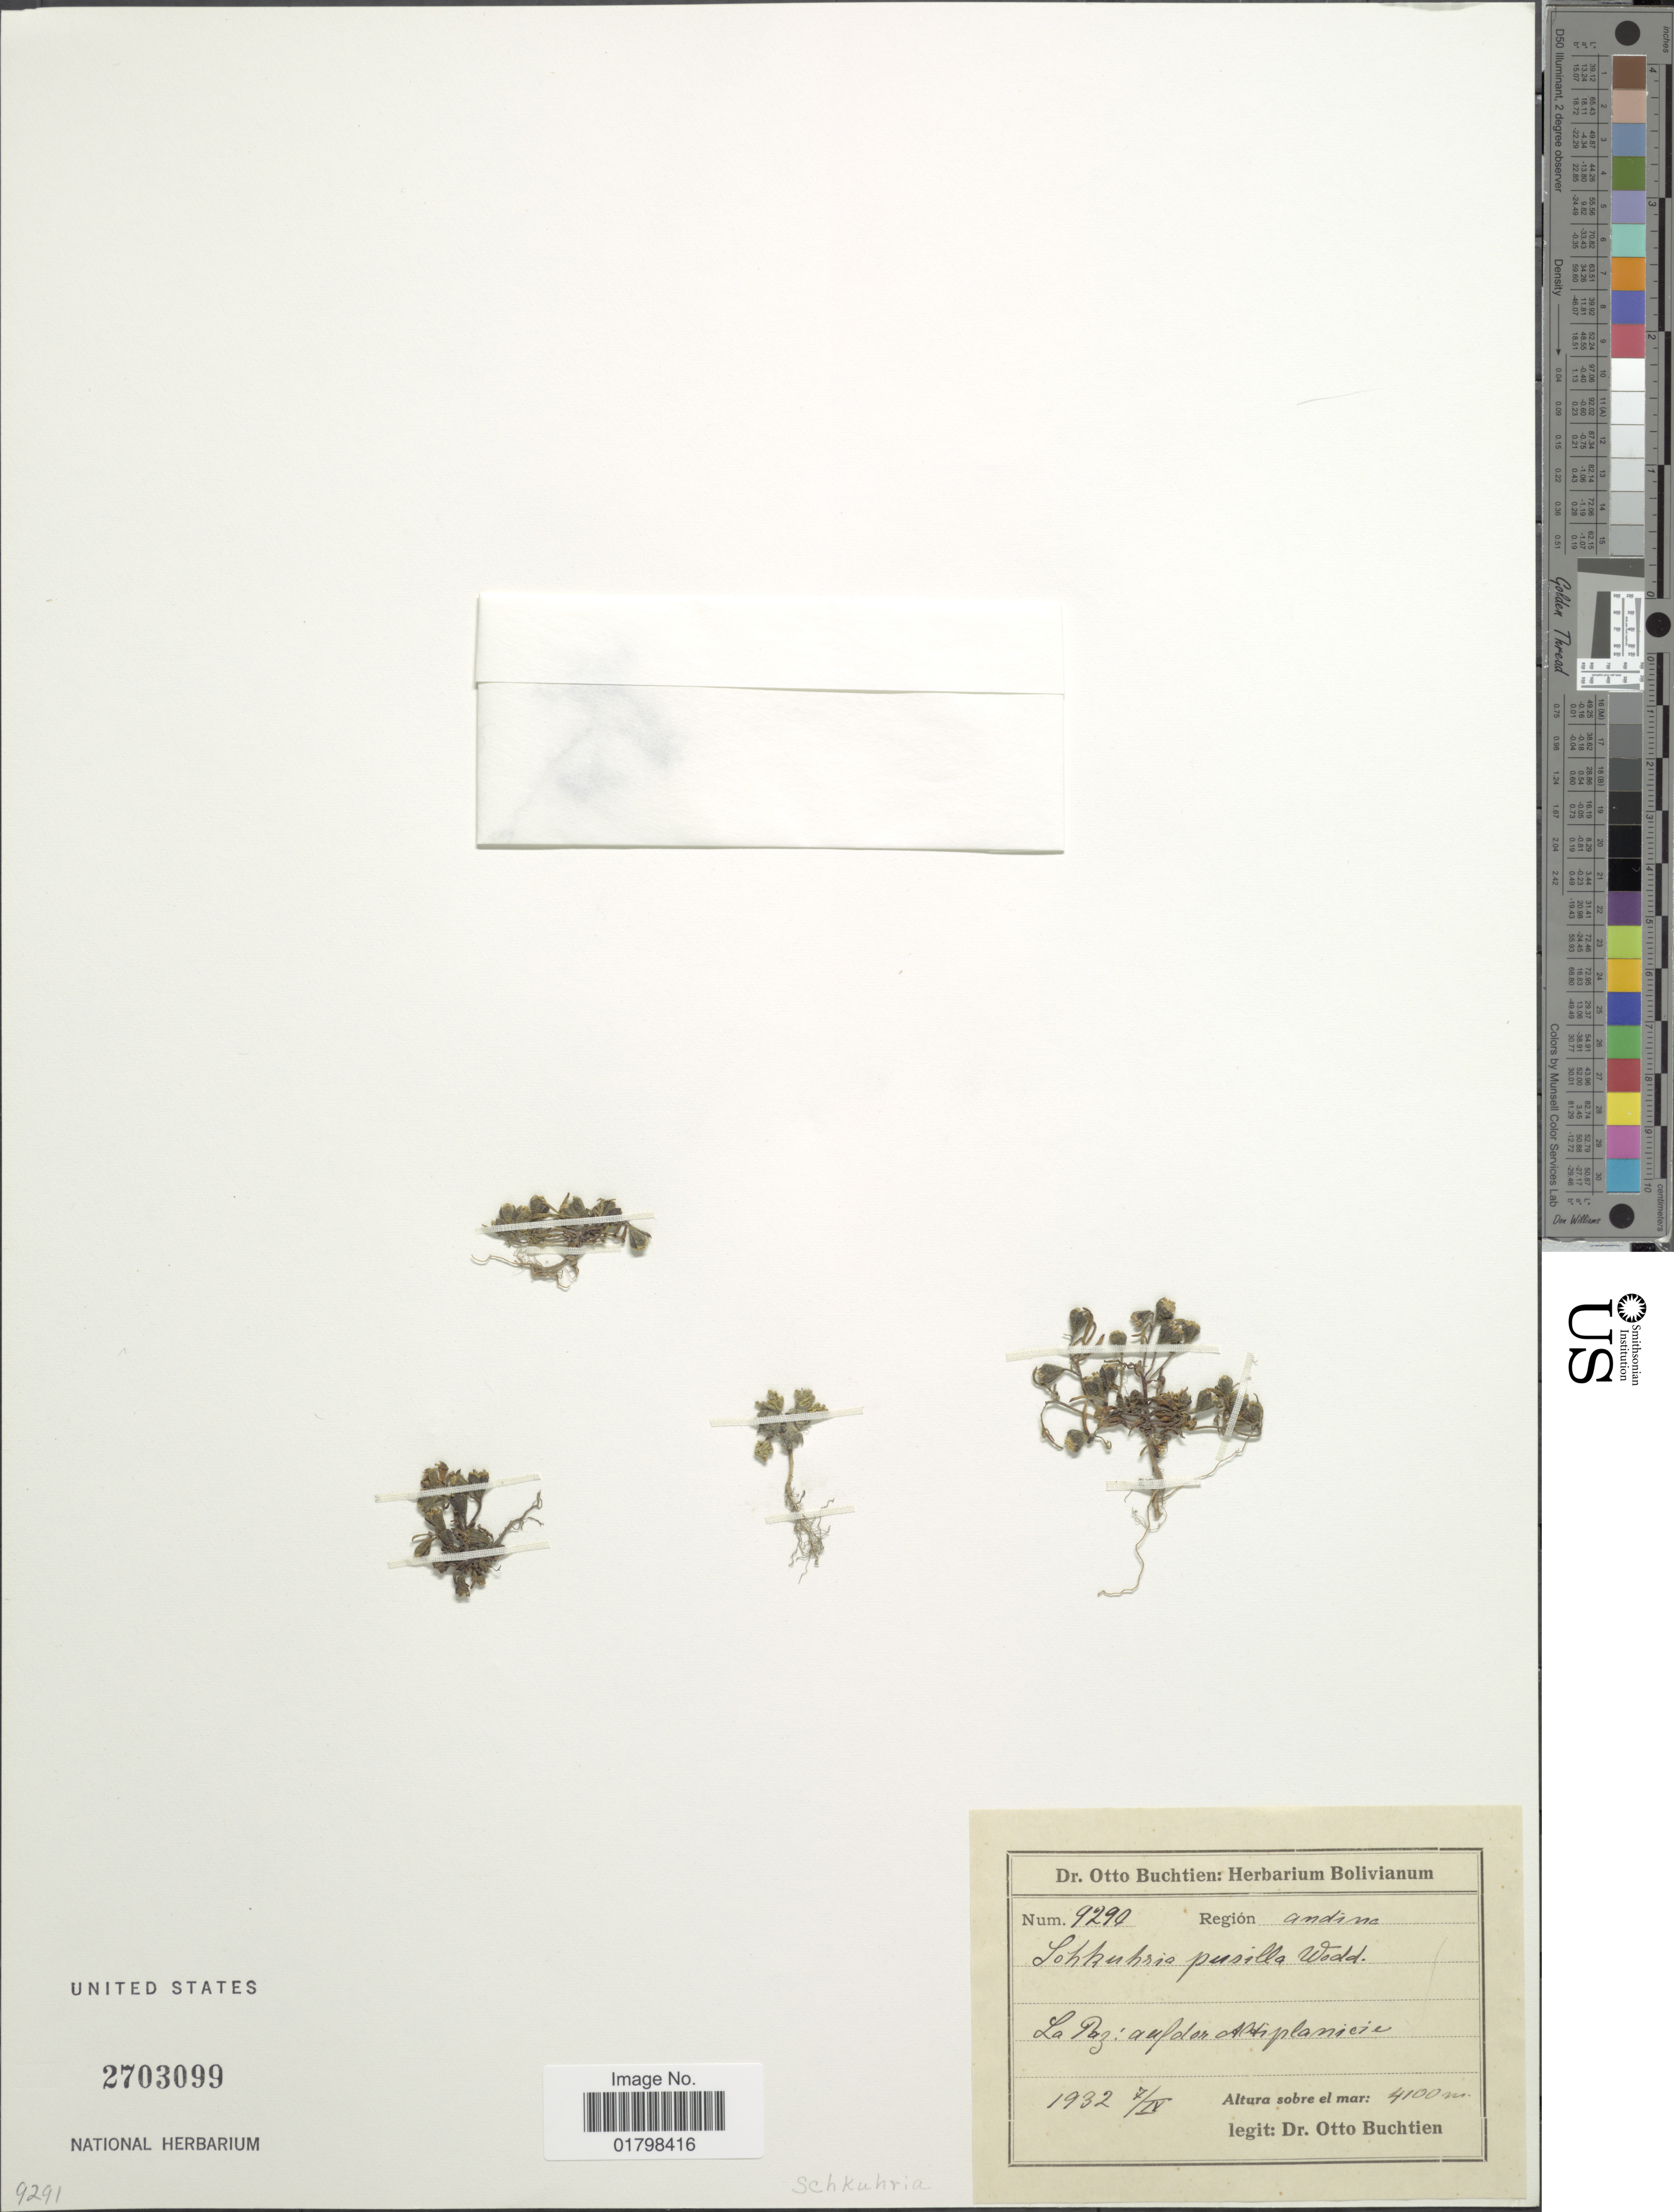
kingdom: Plantae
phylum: Tracheophyta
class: Magnoliopsida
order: Asterales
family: Asteraceae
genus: Schkuhria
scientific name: Schkuhria degenerica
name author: (Kuntze) R.E. Fr.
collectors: O. Buchtien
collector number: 9290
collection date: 1932-04-07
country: Bolivia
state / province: La Paz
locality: Auf der Altiplanicie (on the Plateau)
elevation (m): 4100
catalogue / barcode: US 2703099